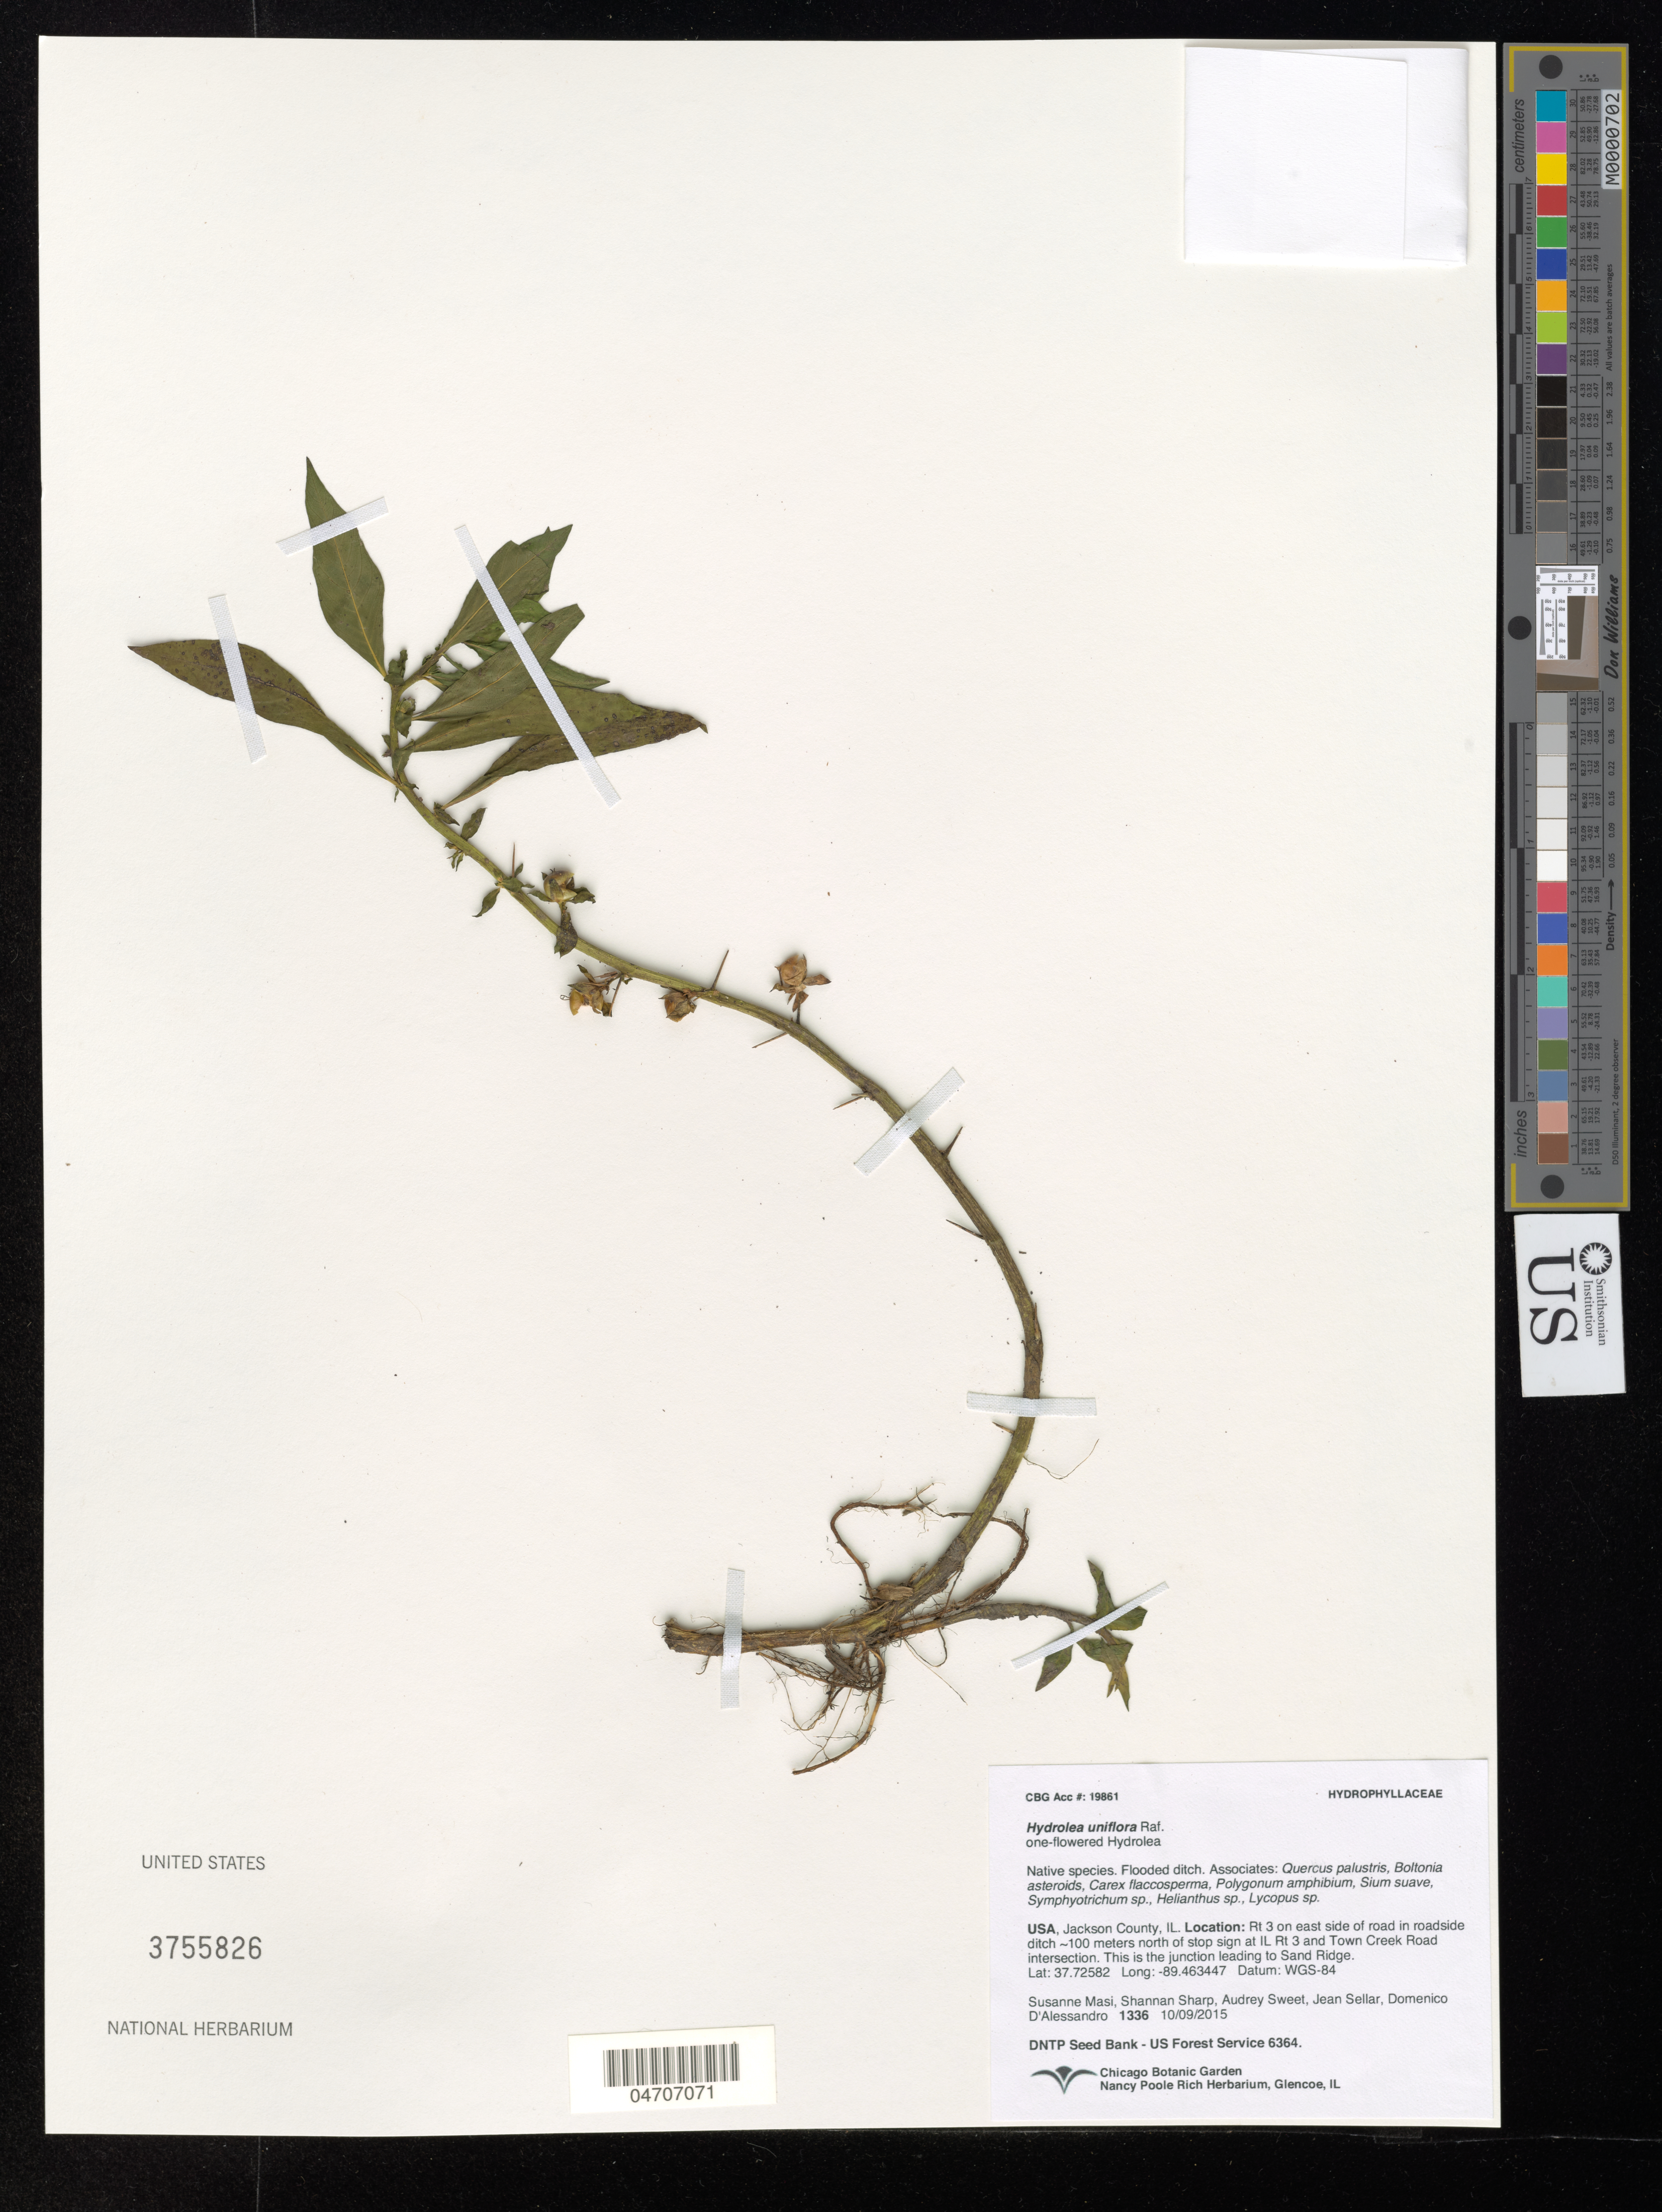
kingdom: Plantae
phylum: Tracheophyta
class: Magnoliopsida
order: Solanales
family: Hydroleaceae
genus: Hydrolea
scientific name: Hydrolea uniflora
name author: Raf.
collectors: S. Masi, S. Sharp, A. L. Sweet & A. Campos-Rocha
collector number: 1336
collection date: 2015-10-09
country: United States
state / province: Illinois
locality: Jackson County. Rt 3 on east side of road in roadside ditch ~100 meters north of stop sign at IL Rt 3 and Town Creek Road intersection. This is the junction leading to Sand Ridge.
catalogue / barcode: US 3755826